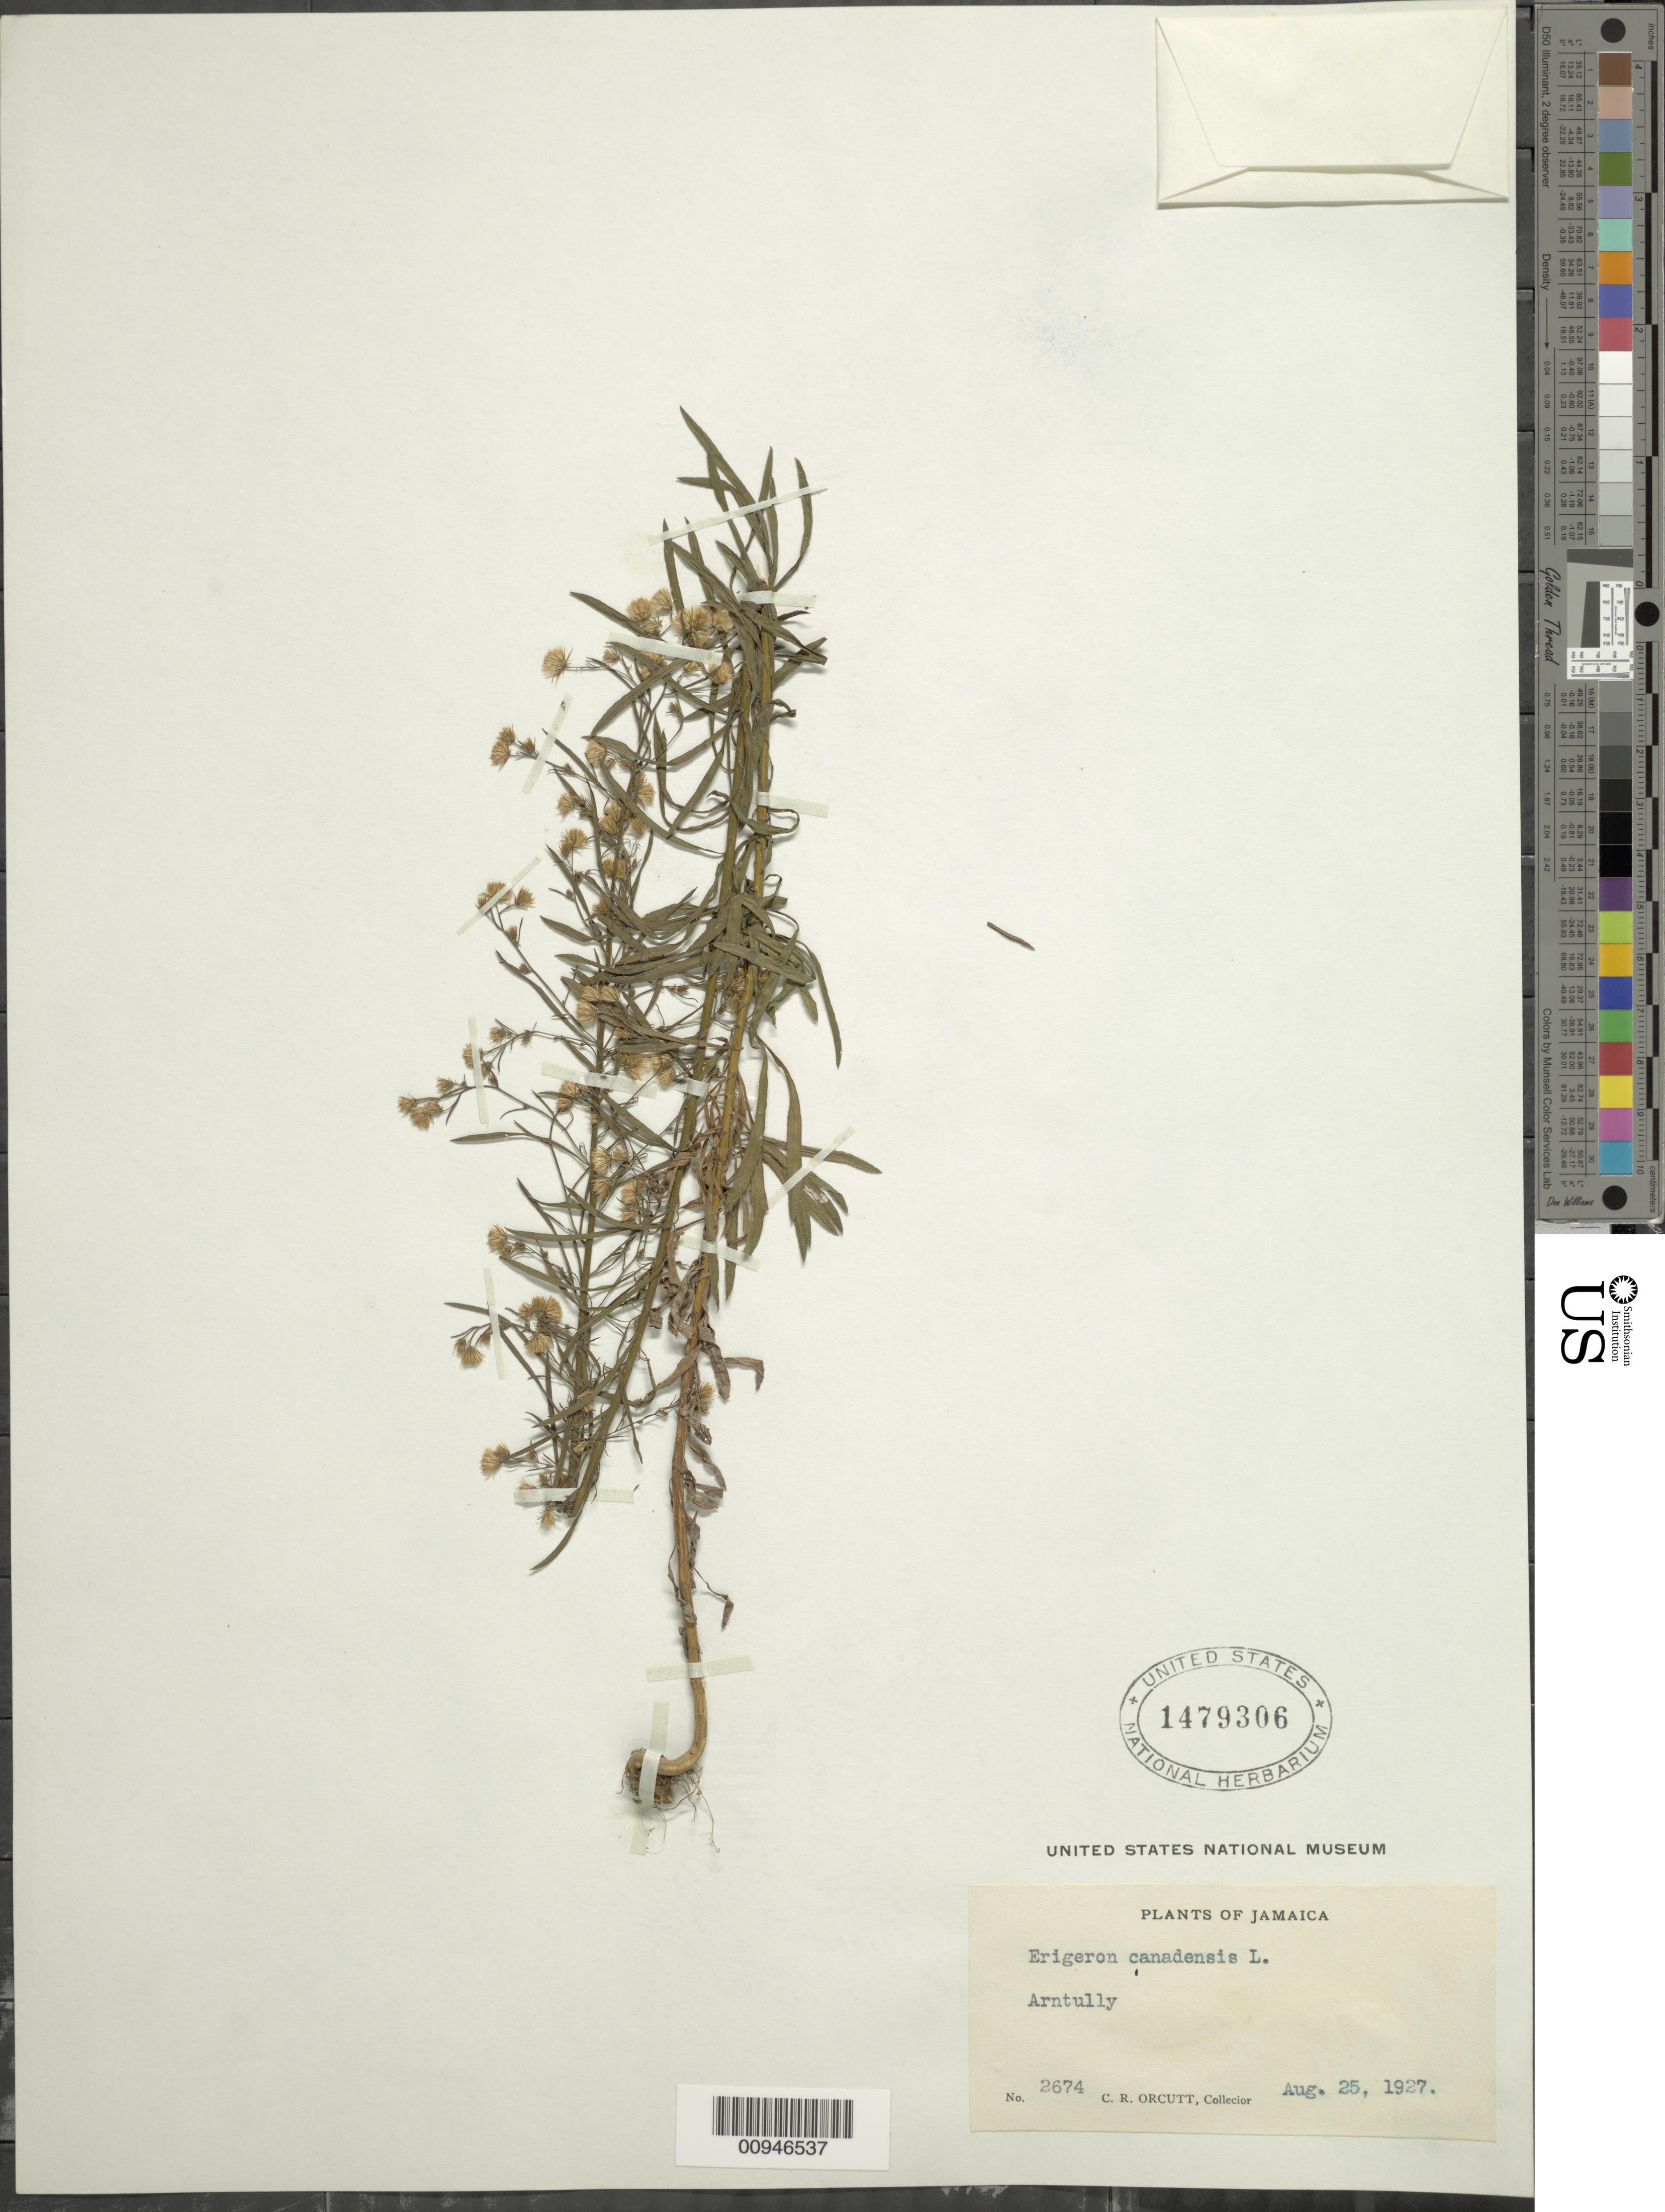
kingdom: Plantae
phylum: Tracheophyta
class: Magnoliopsida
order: Asterales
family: Asteraceae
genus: Conyza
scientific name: Conyza canadensis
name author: (L.) Cronq.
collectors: C. R. Orcutt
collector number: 2674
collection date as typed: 25 Aug 1927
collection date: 1927-08-25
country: Jamaica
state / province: Saint Thomas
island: Jamaica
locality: Arntully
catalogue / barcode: US 1479306